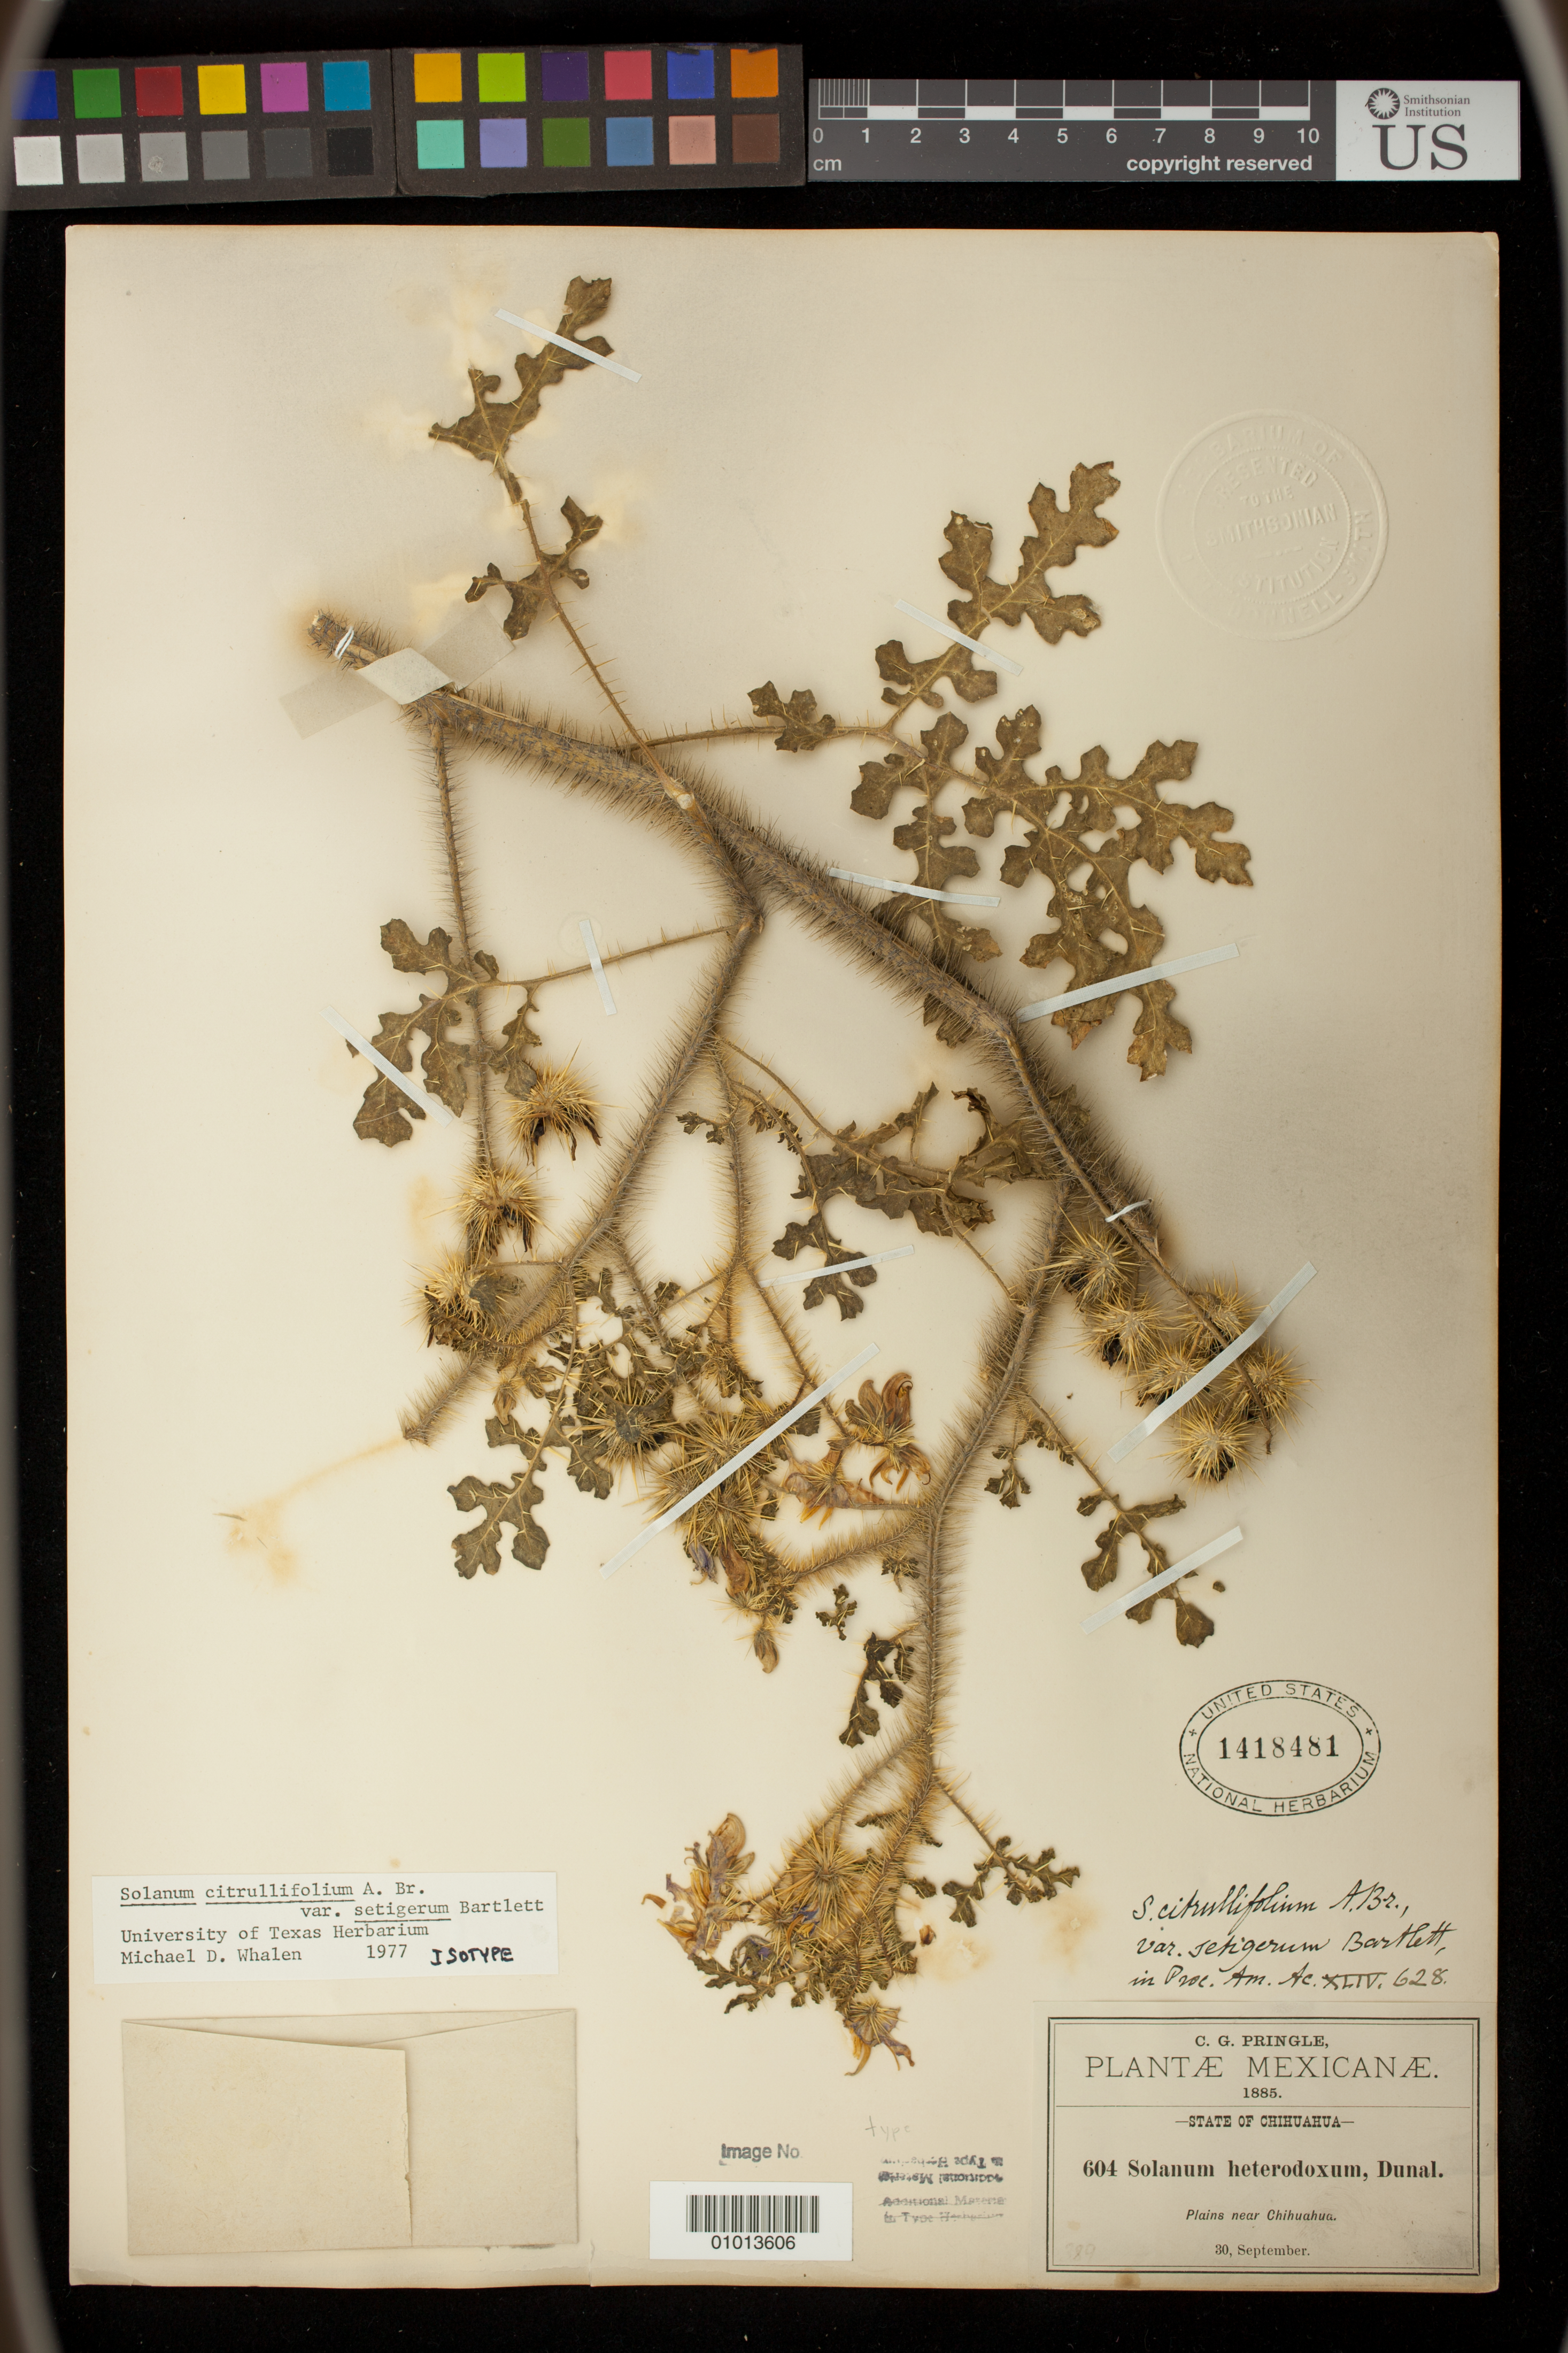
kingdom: Plantae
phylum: Tracheophyta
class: Magnoliopsida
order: Solanales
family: Solanaceae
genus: Solanum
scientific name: Solanum citrullifolium var. setigerum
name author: Bartlett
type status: Isotype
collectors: C. G. Pringle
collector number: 604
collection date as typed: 30 Sep 1885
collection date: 1885-09-30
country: Mexico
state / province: Chihuahua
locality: Plains near Chihuahua.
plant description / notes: Specimen ex John Donnell Smith herbarium.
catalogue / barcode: US 1418481